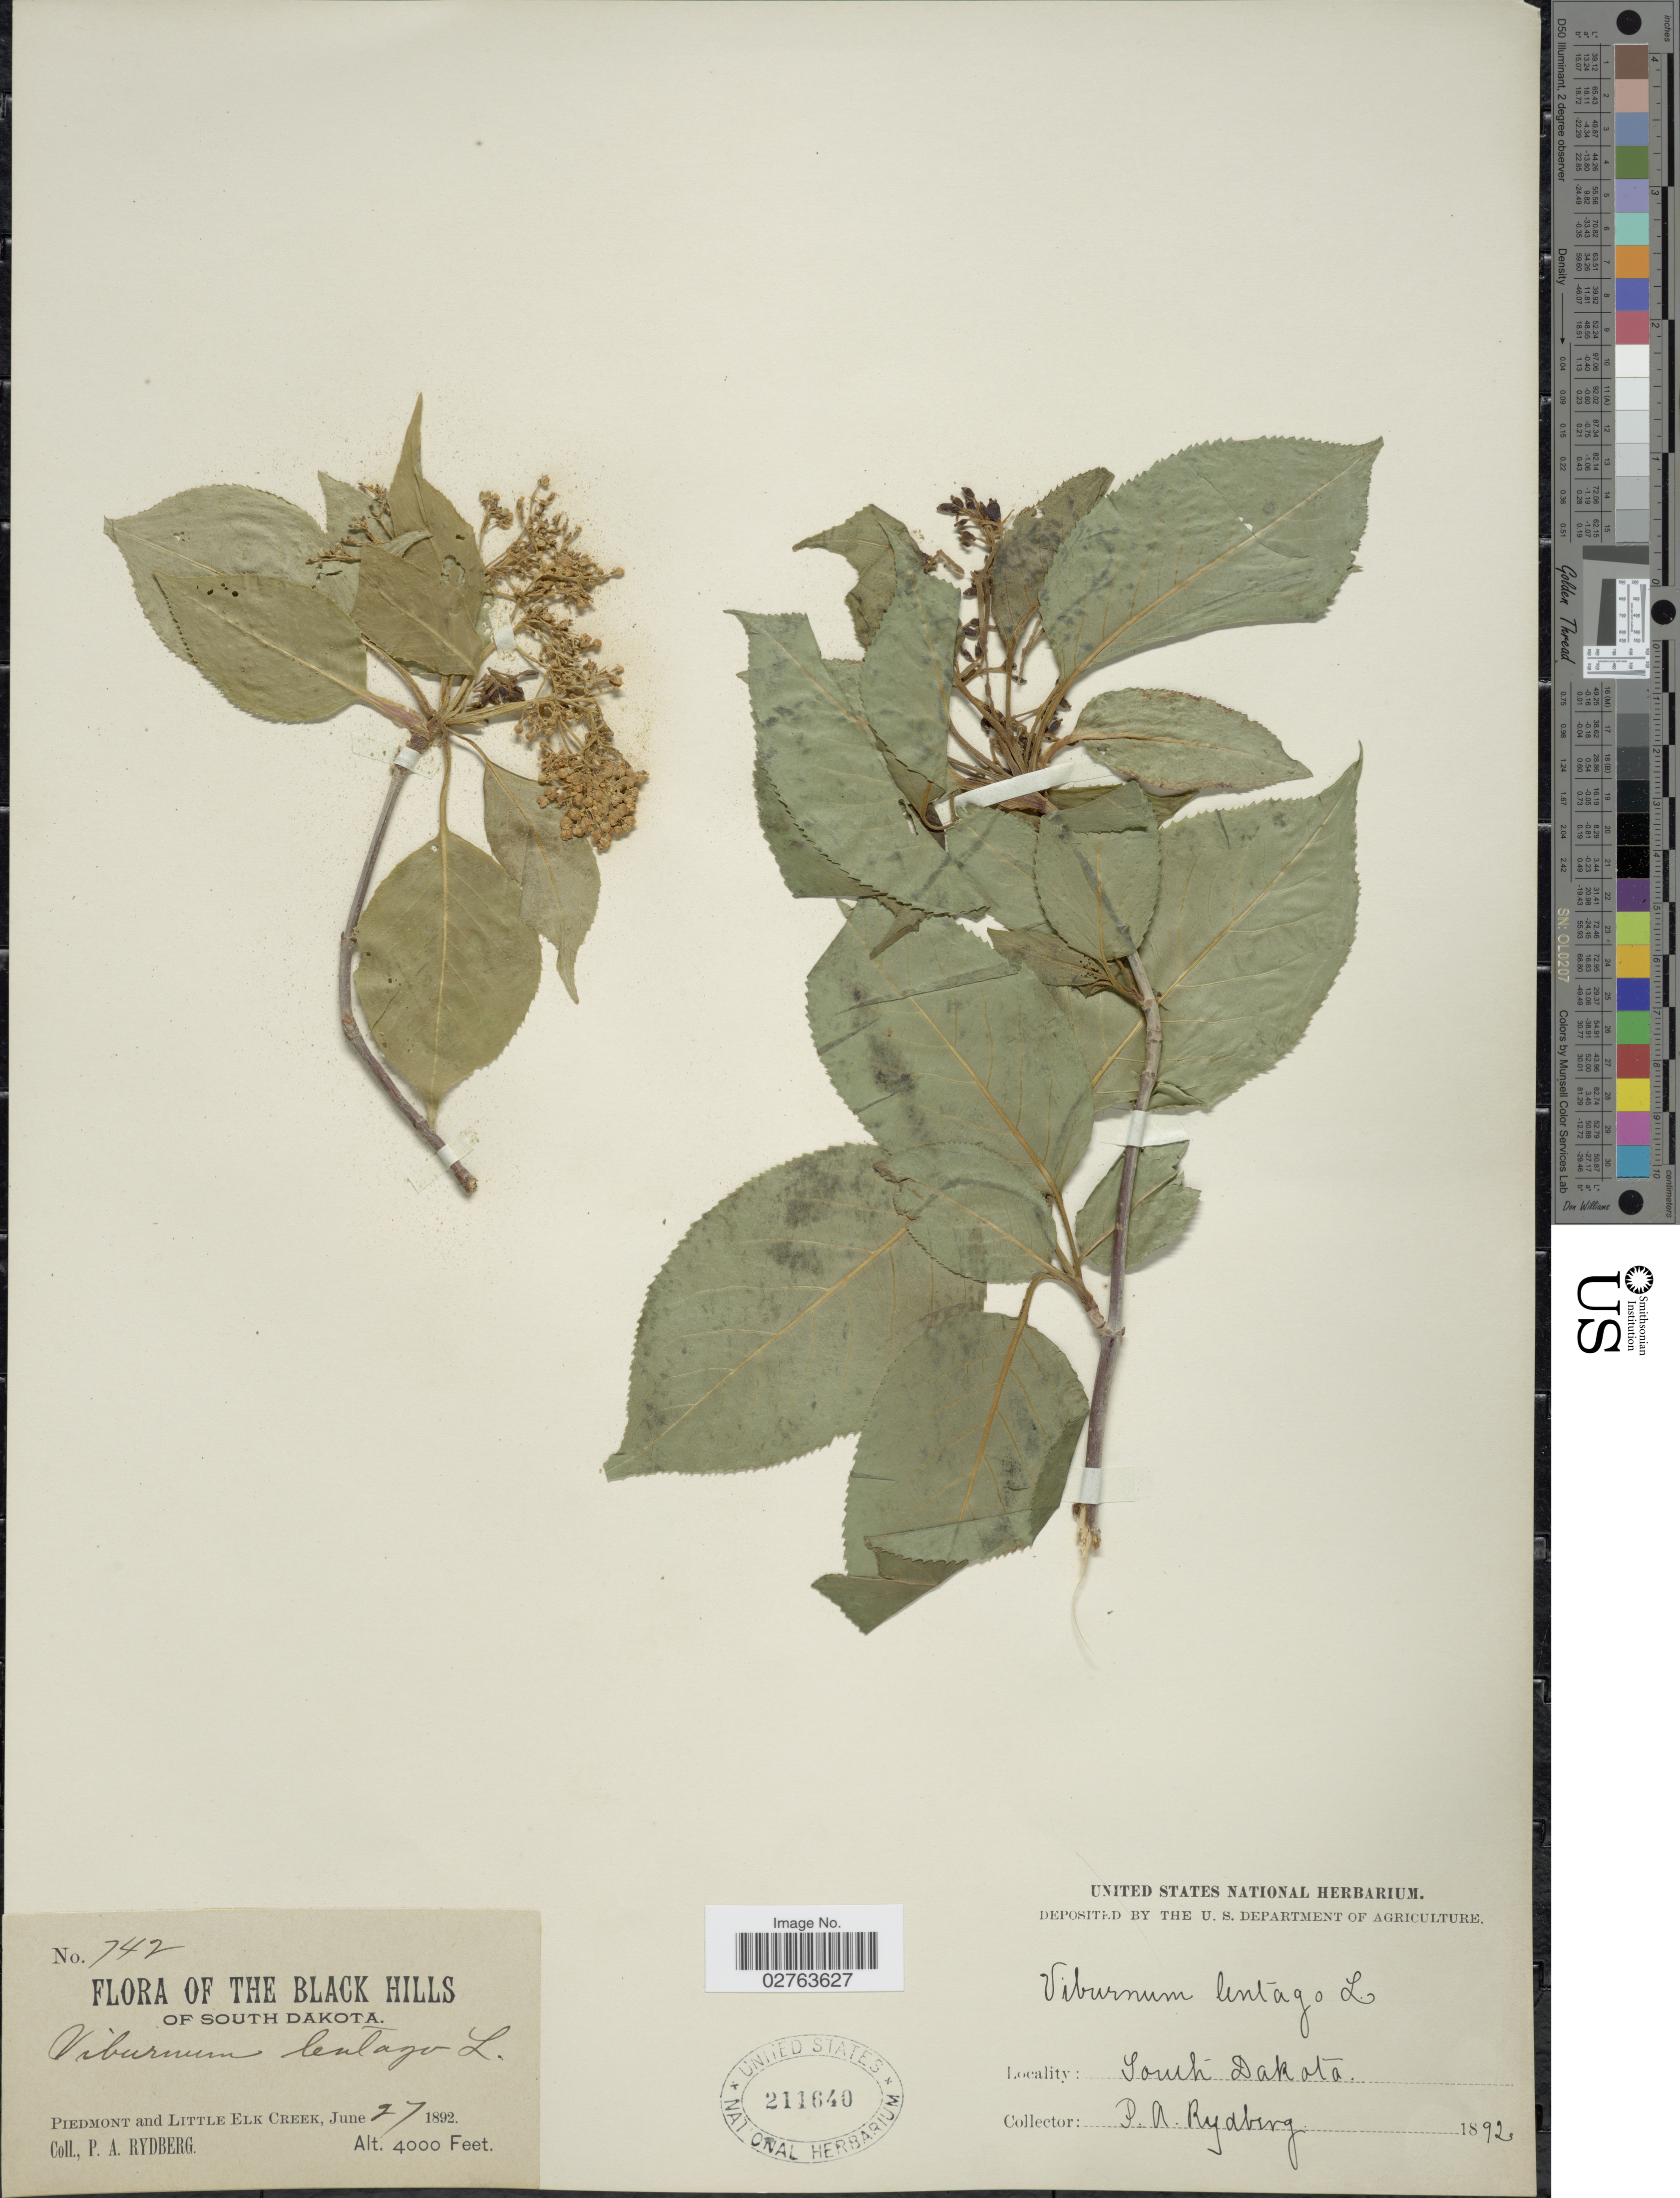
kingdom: Plantae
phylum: Tracheophyta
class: Magnoliopsida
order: Dipsacales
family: Viburnaceae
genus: Viburnum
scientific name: Viburnum lentago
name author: L.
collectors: P. A. Rydberg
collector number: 742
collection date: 1892-06-27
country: United States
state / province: South Dakota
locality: The Black Hills. Piedmont and Little Elk Creek.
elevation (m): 1219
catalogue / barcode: US 211640